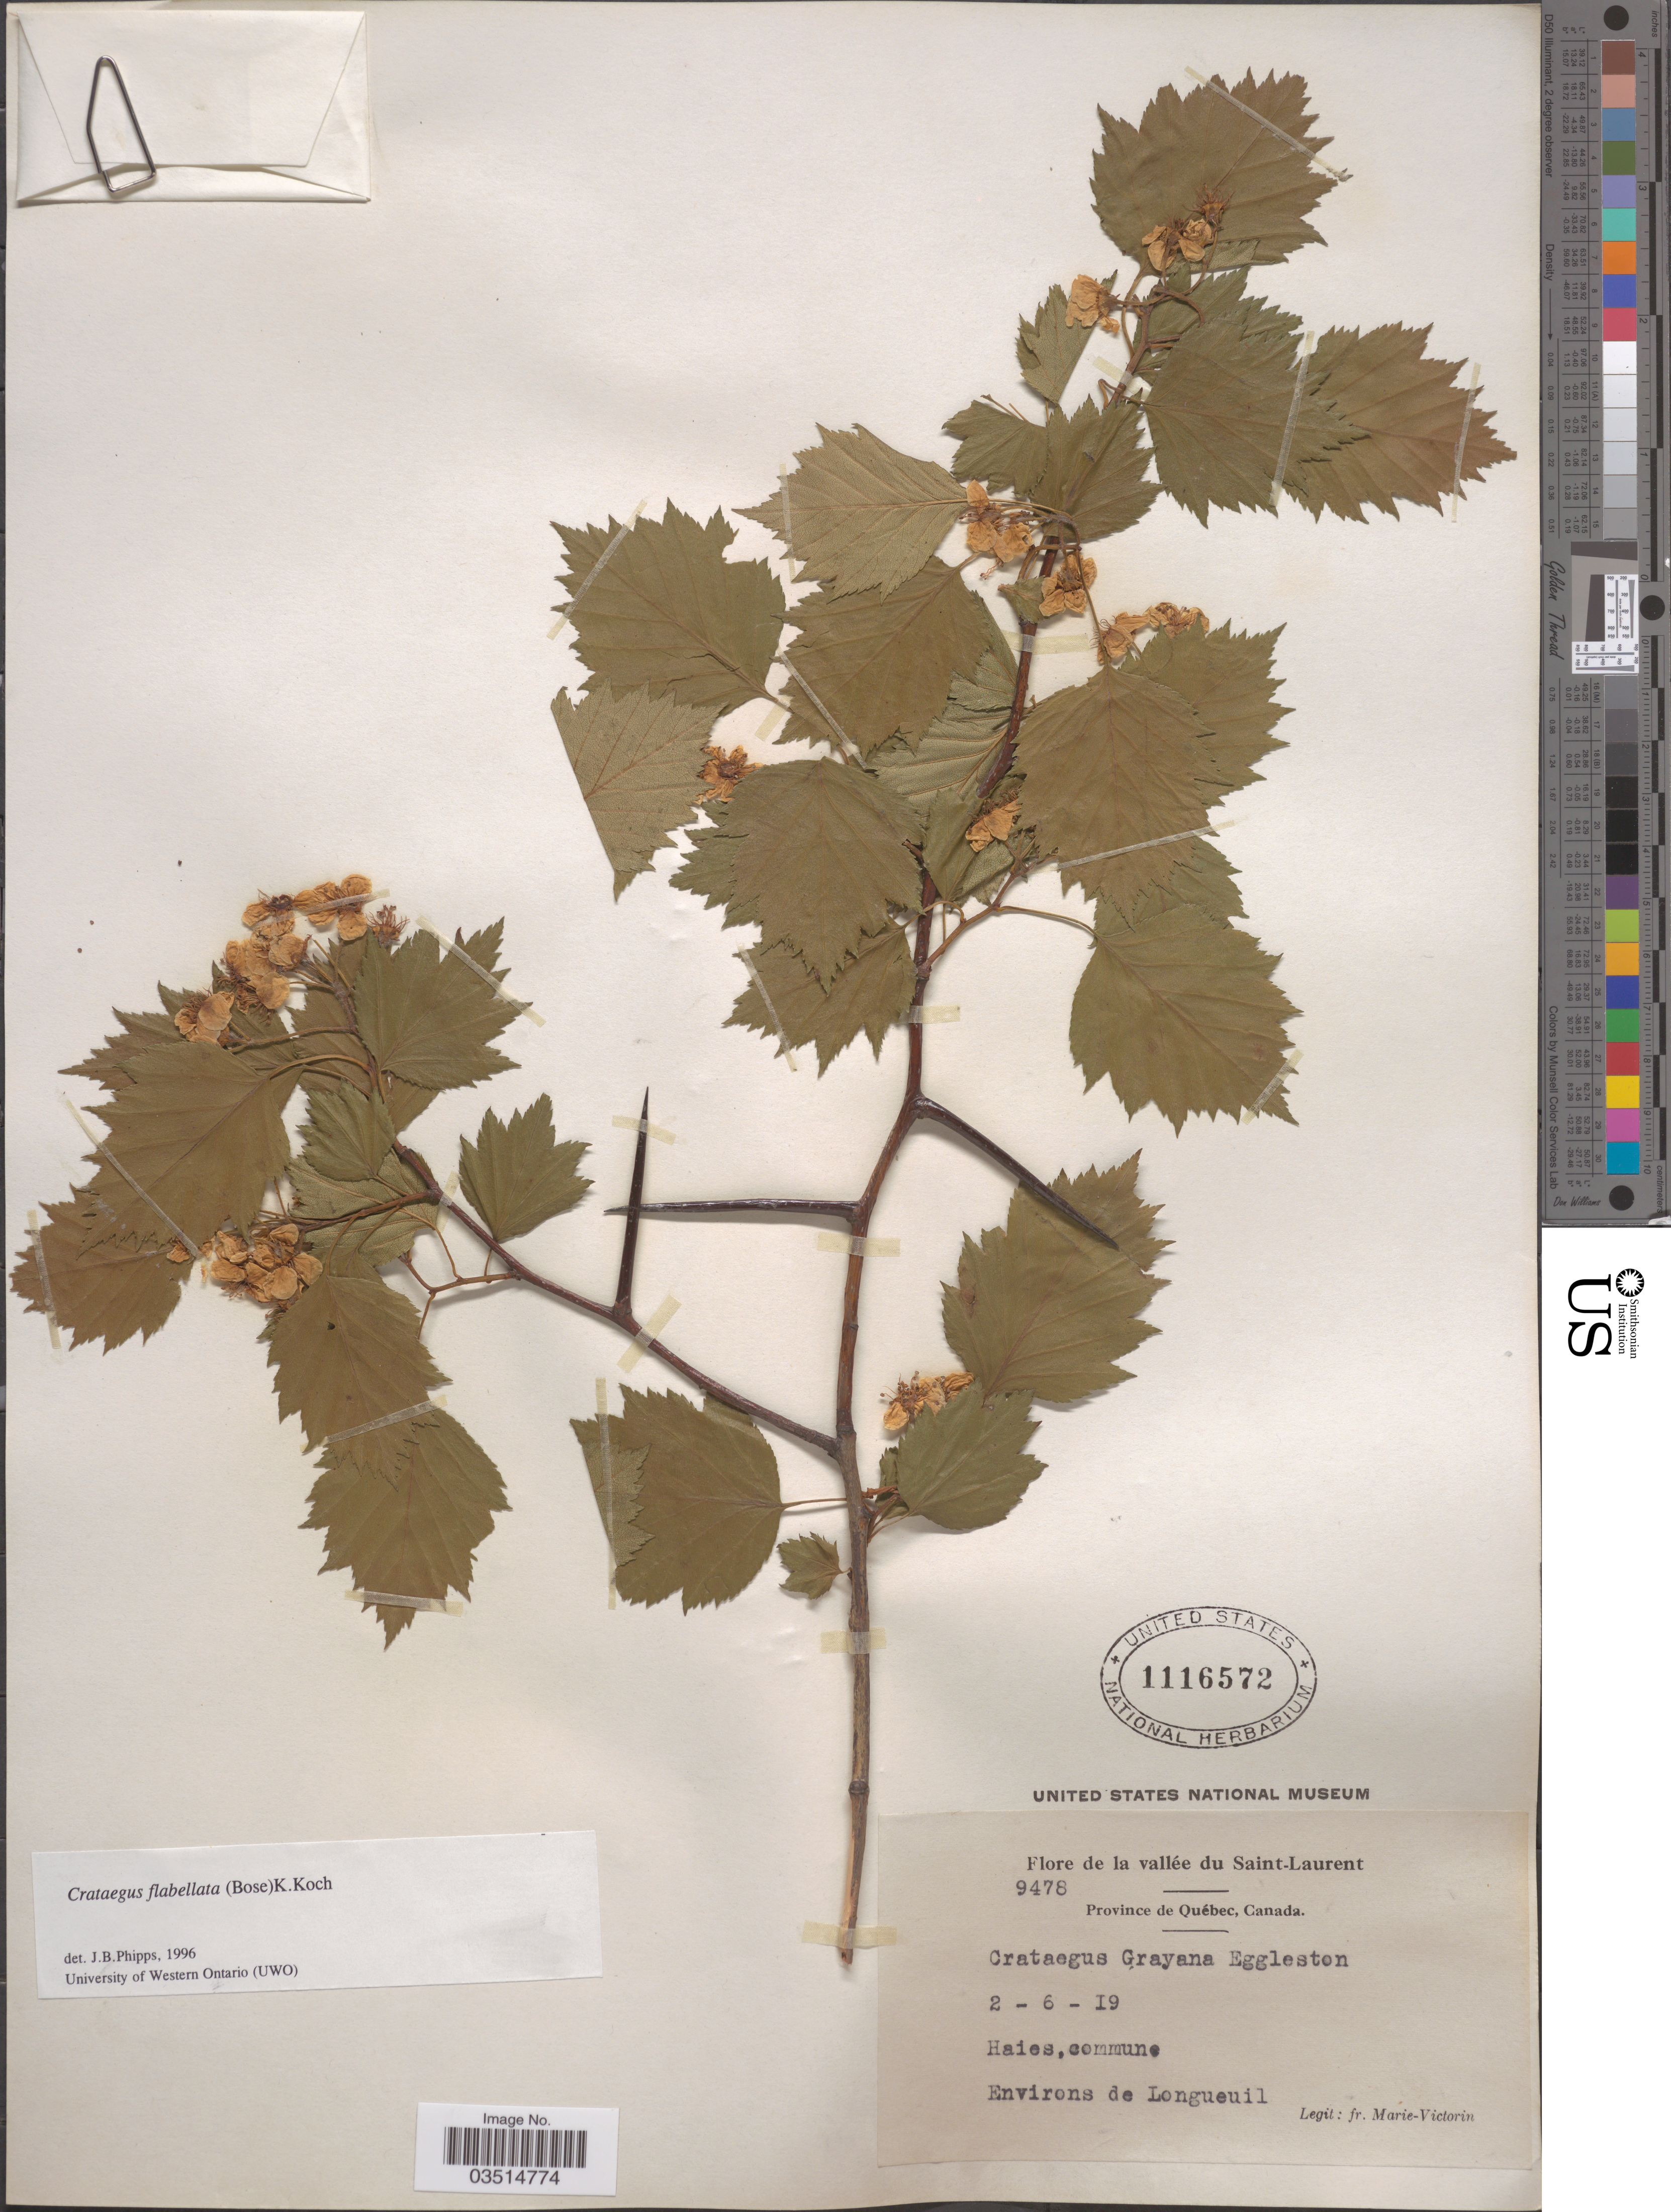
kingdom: Plantae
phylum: Tracheophyta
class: Magnoliopsida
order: Rosales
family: Rosaceae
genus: Crataegus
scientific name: Crataegus flabellata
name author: (Bosc) K. Koch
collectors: F. Marie-Victorin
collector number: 9478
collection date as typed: Transcribed d/m/y: 6/2/19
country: Canada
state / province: Quebec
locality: La vallée du Saint-Laurent. Environs de Longueuil.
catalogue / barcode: US 1116572